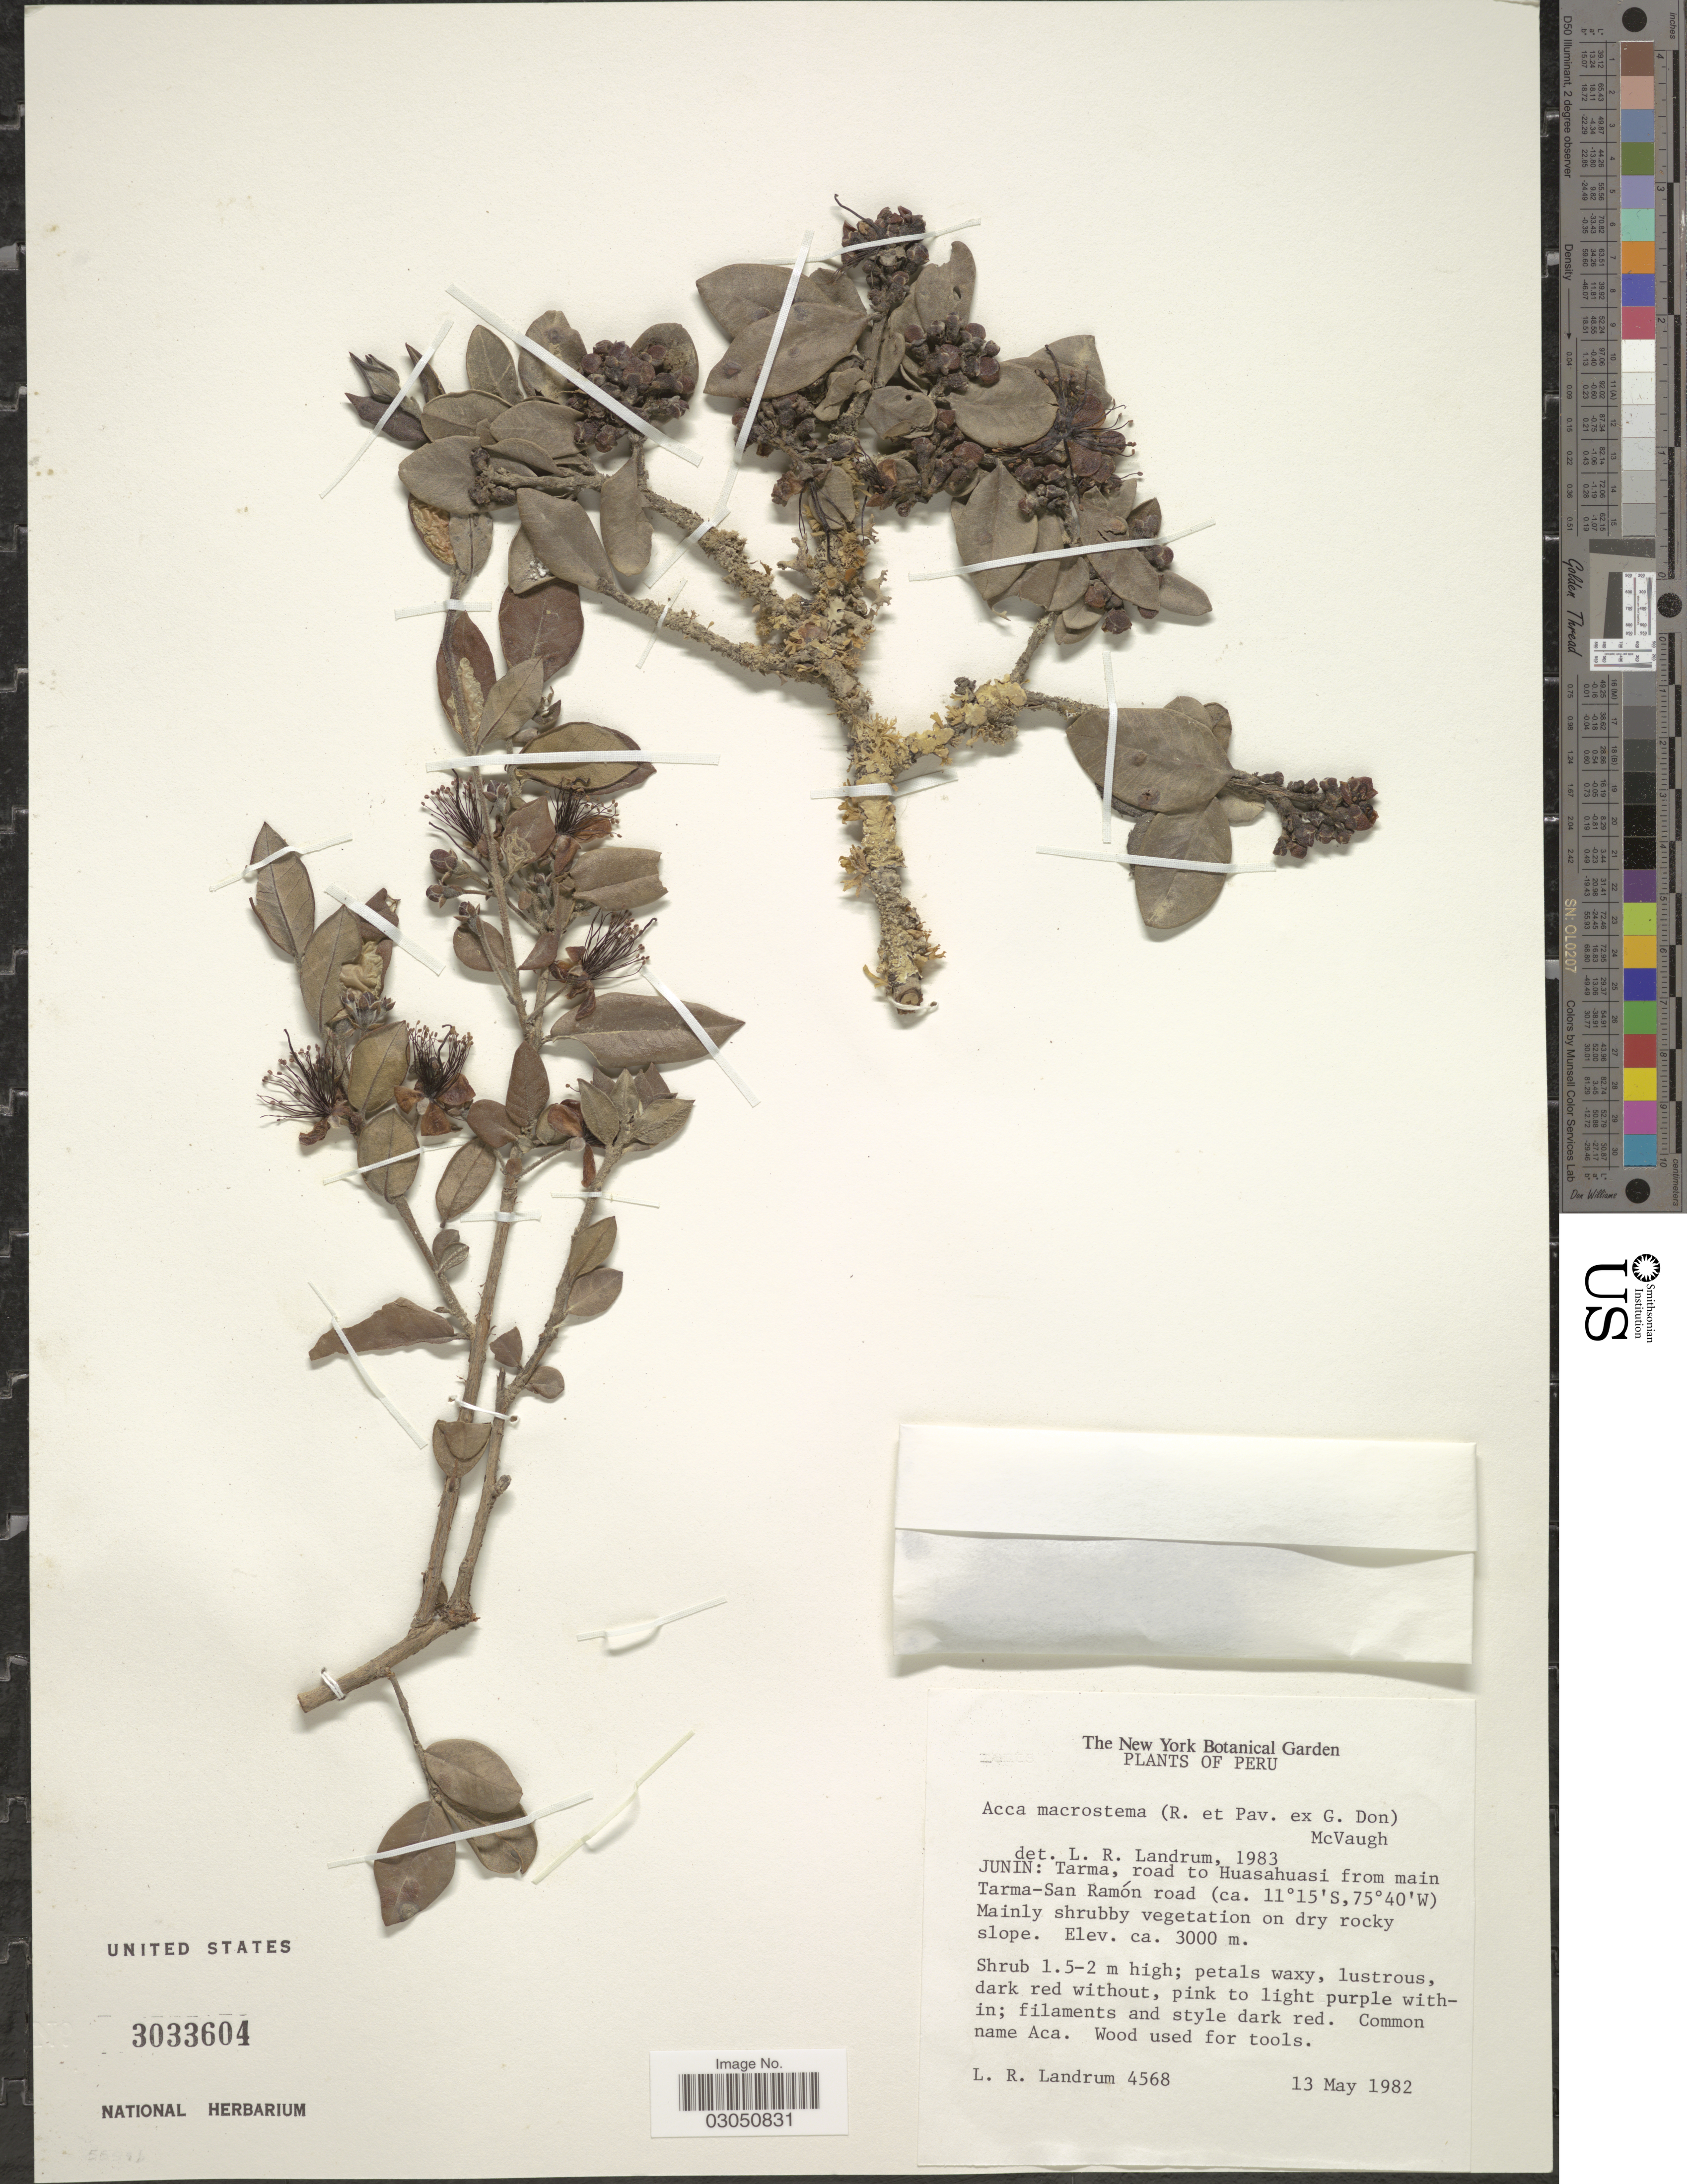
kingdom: Plantae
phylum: Tracheophyta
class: Magnoliopsida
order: Myrtales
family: Myrtaceae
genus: Acca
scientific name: Acca macrostema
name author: (Ruiz & Pav. ex G. Don) McVaugh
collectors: L. R. Landrum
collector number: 4568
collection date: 1982-05-13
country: Peru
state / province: Junín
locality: Tarma, road to Huasahuasi from main Tarma-San Ramón road.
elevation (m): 3000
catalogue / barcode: US 3033604